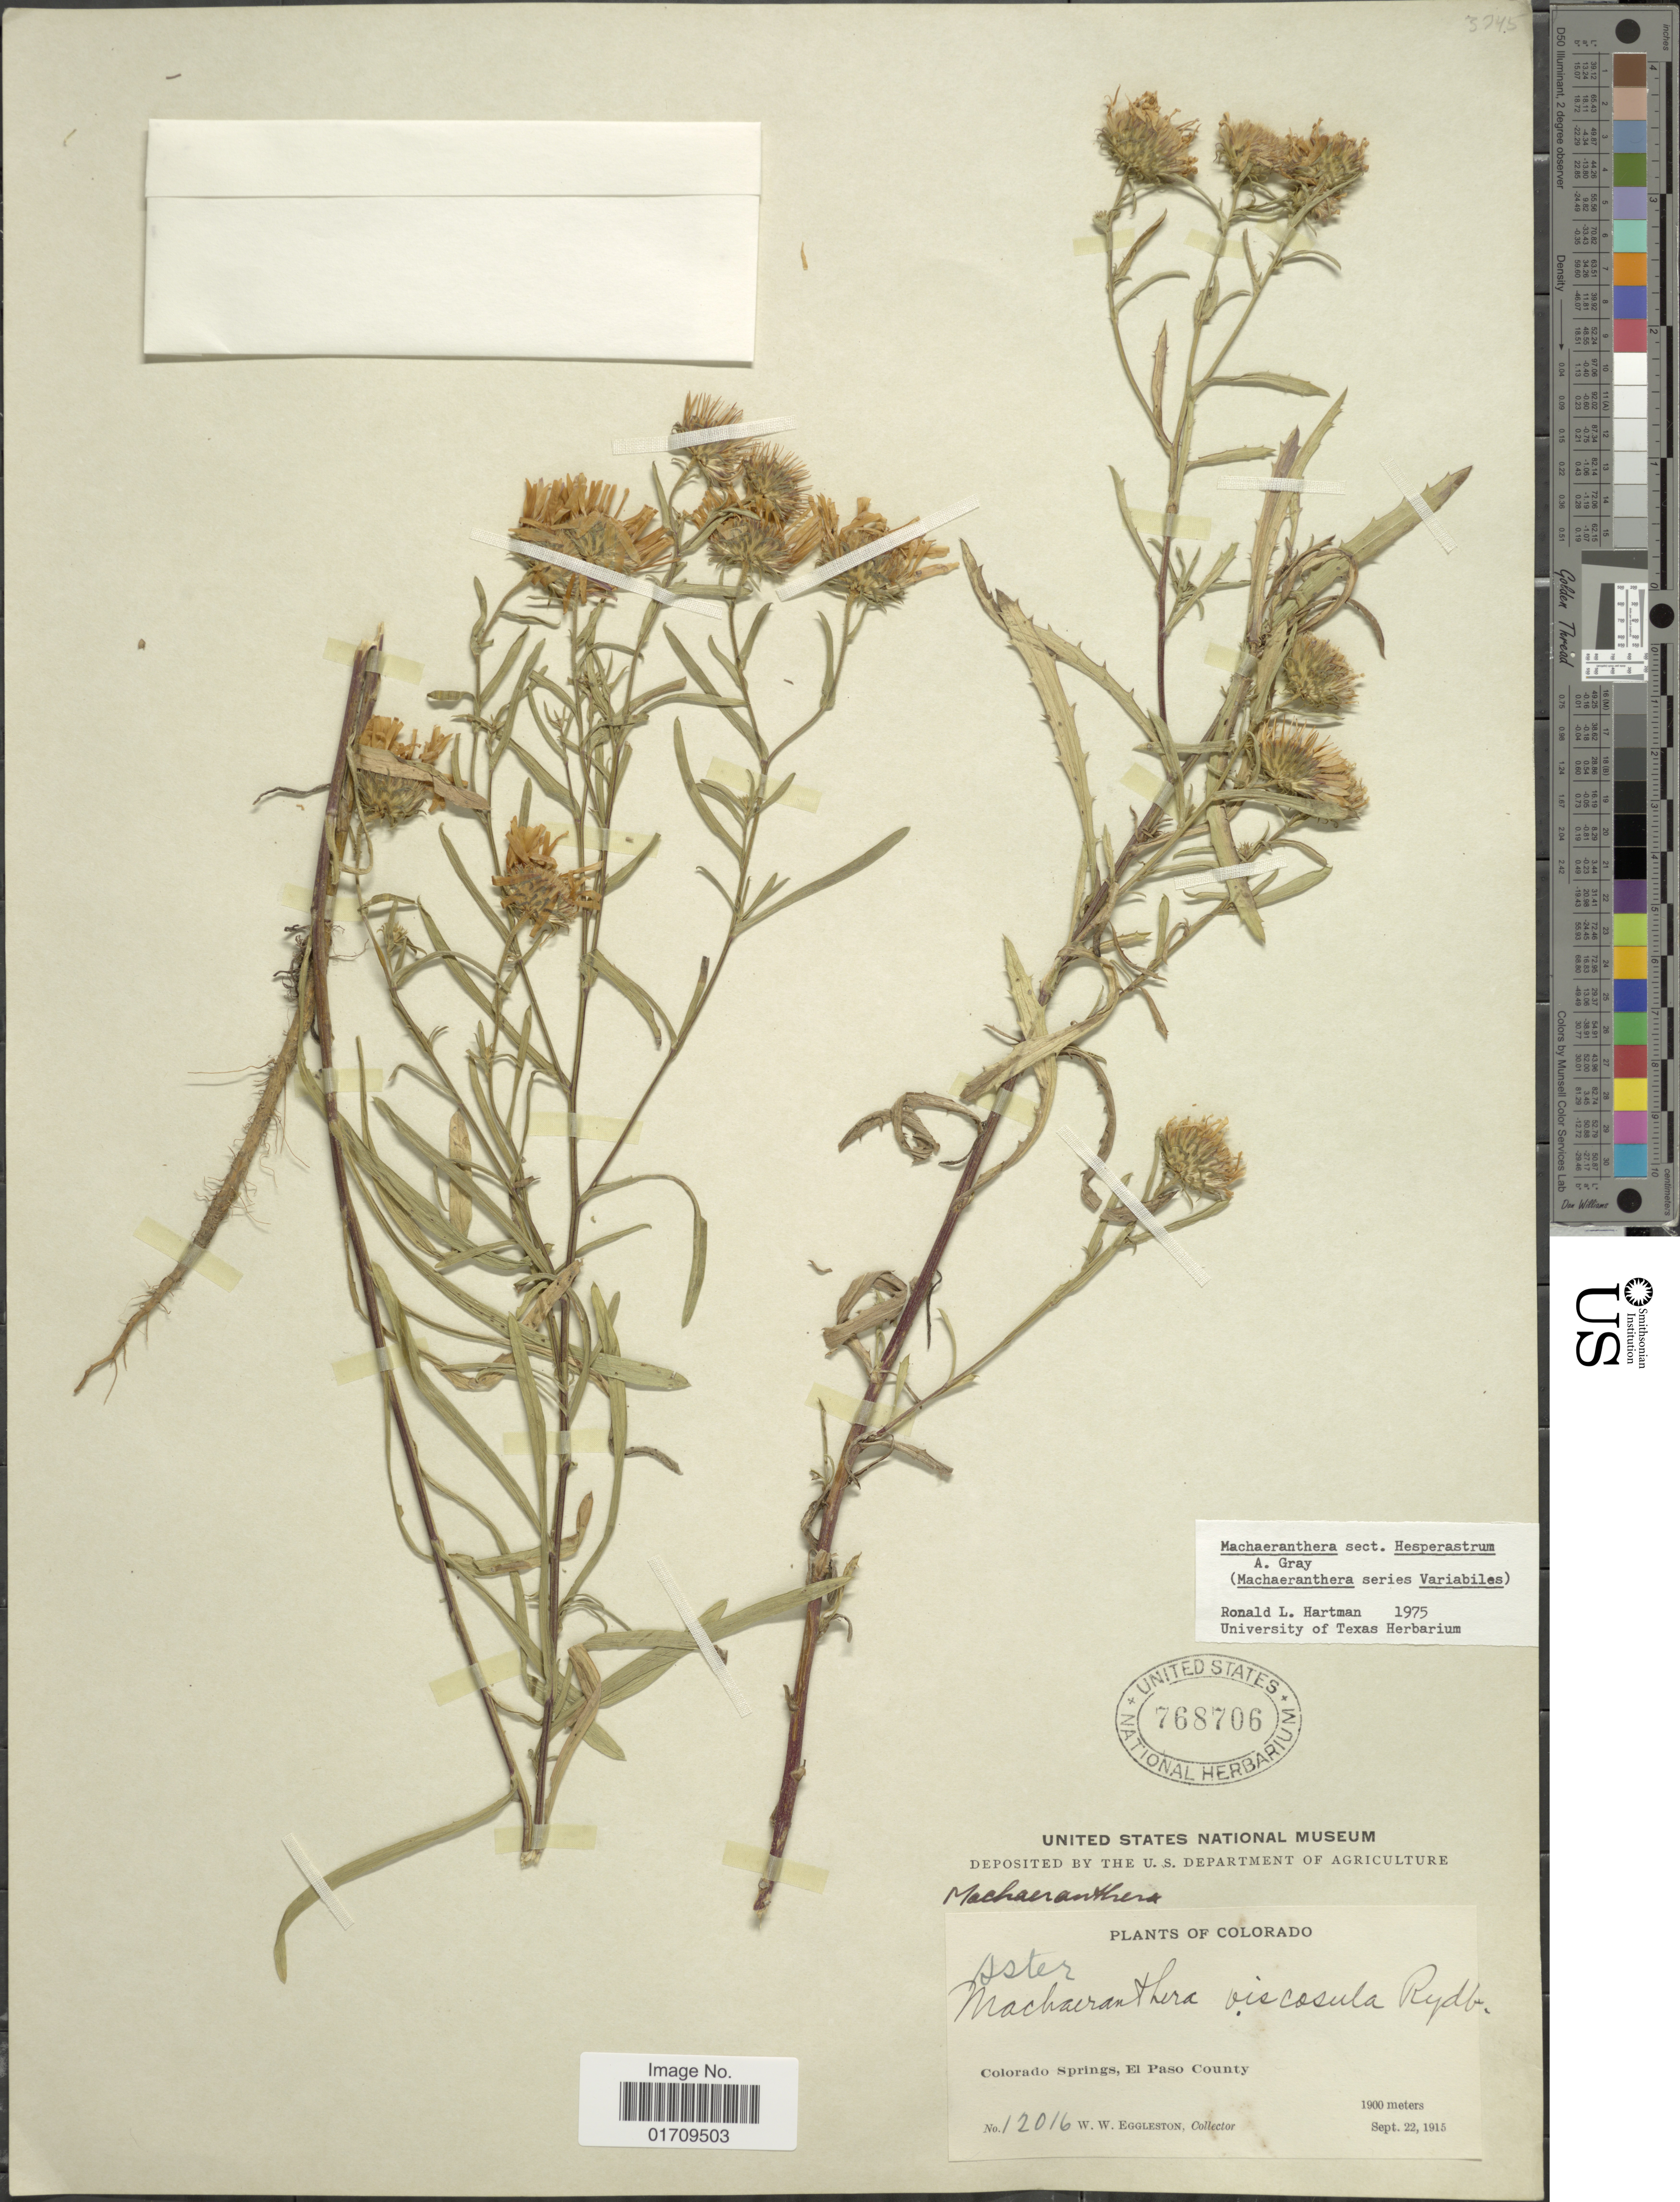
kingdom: Plantae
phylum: Tracheophyta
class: Magnoliopsida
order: Asterales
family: Asteraceae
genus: Machaeranthera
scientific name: Machaeranthera sp.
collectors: W. W. Eggleston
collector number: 12016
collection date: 1915-09-22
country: United States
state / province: Colorado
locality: Colorado Springs, El Paso County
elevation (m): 1900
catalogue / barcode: US 768706